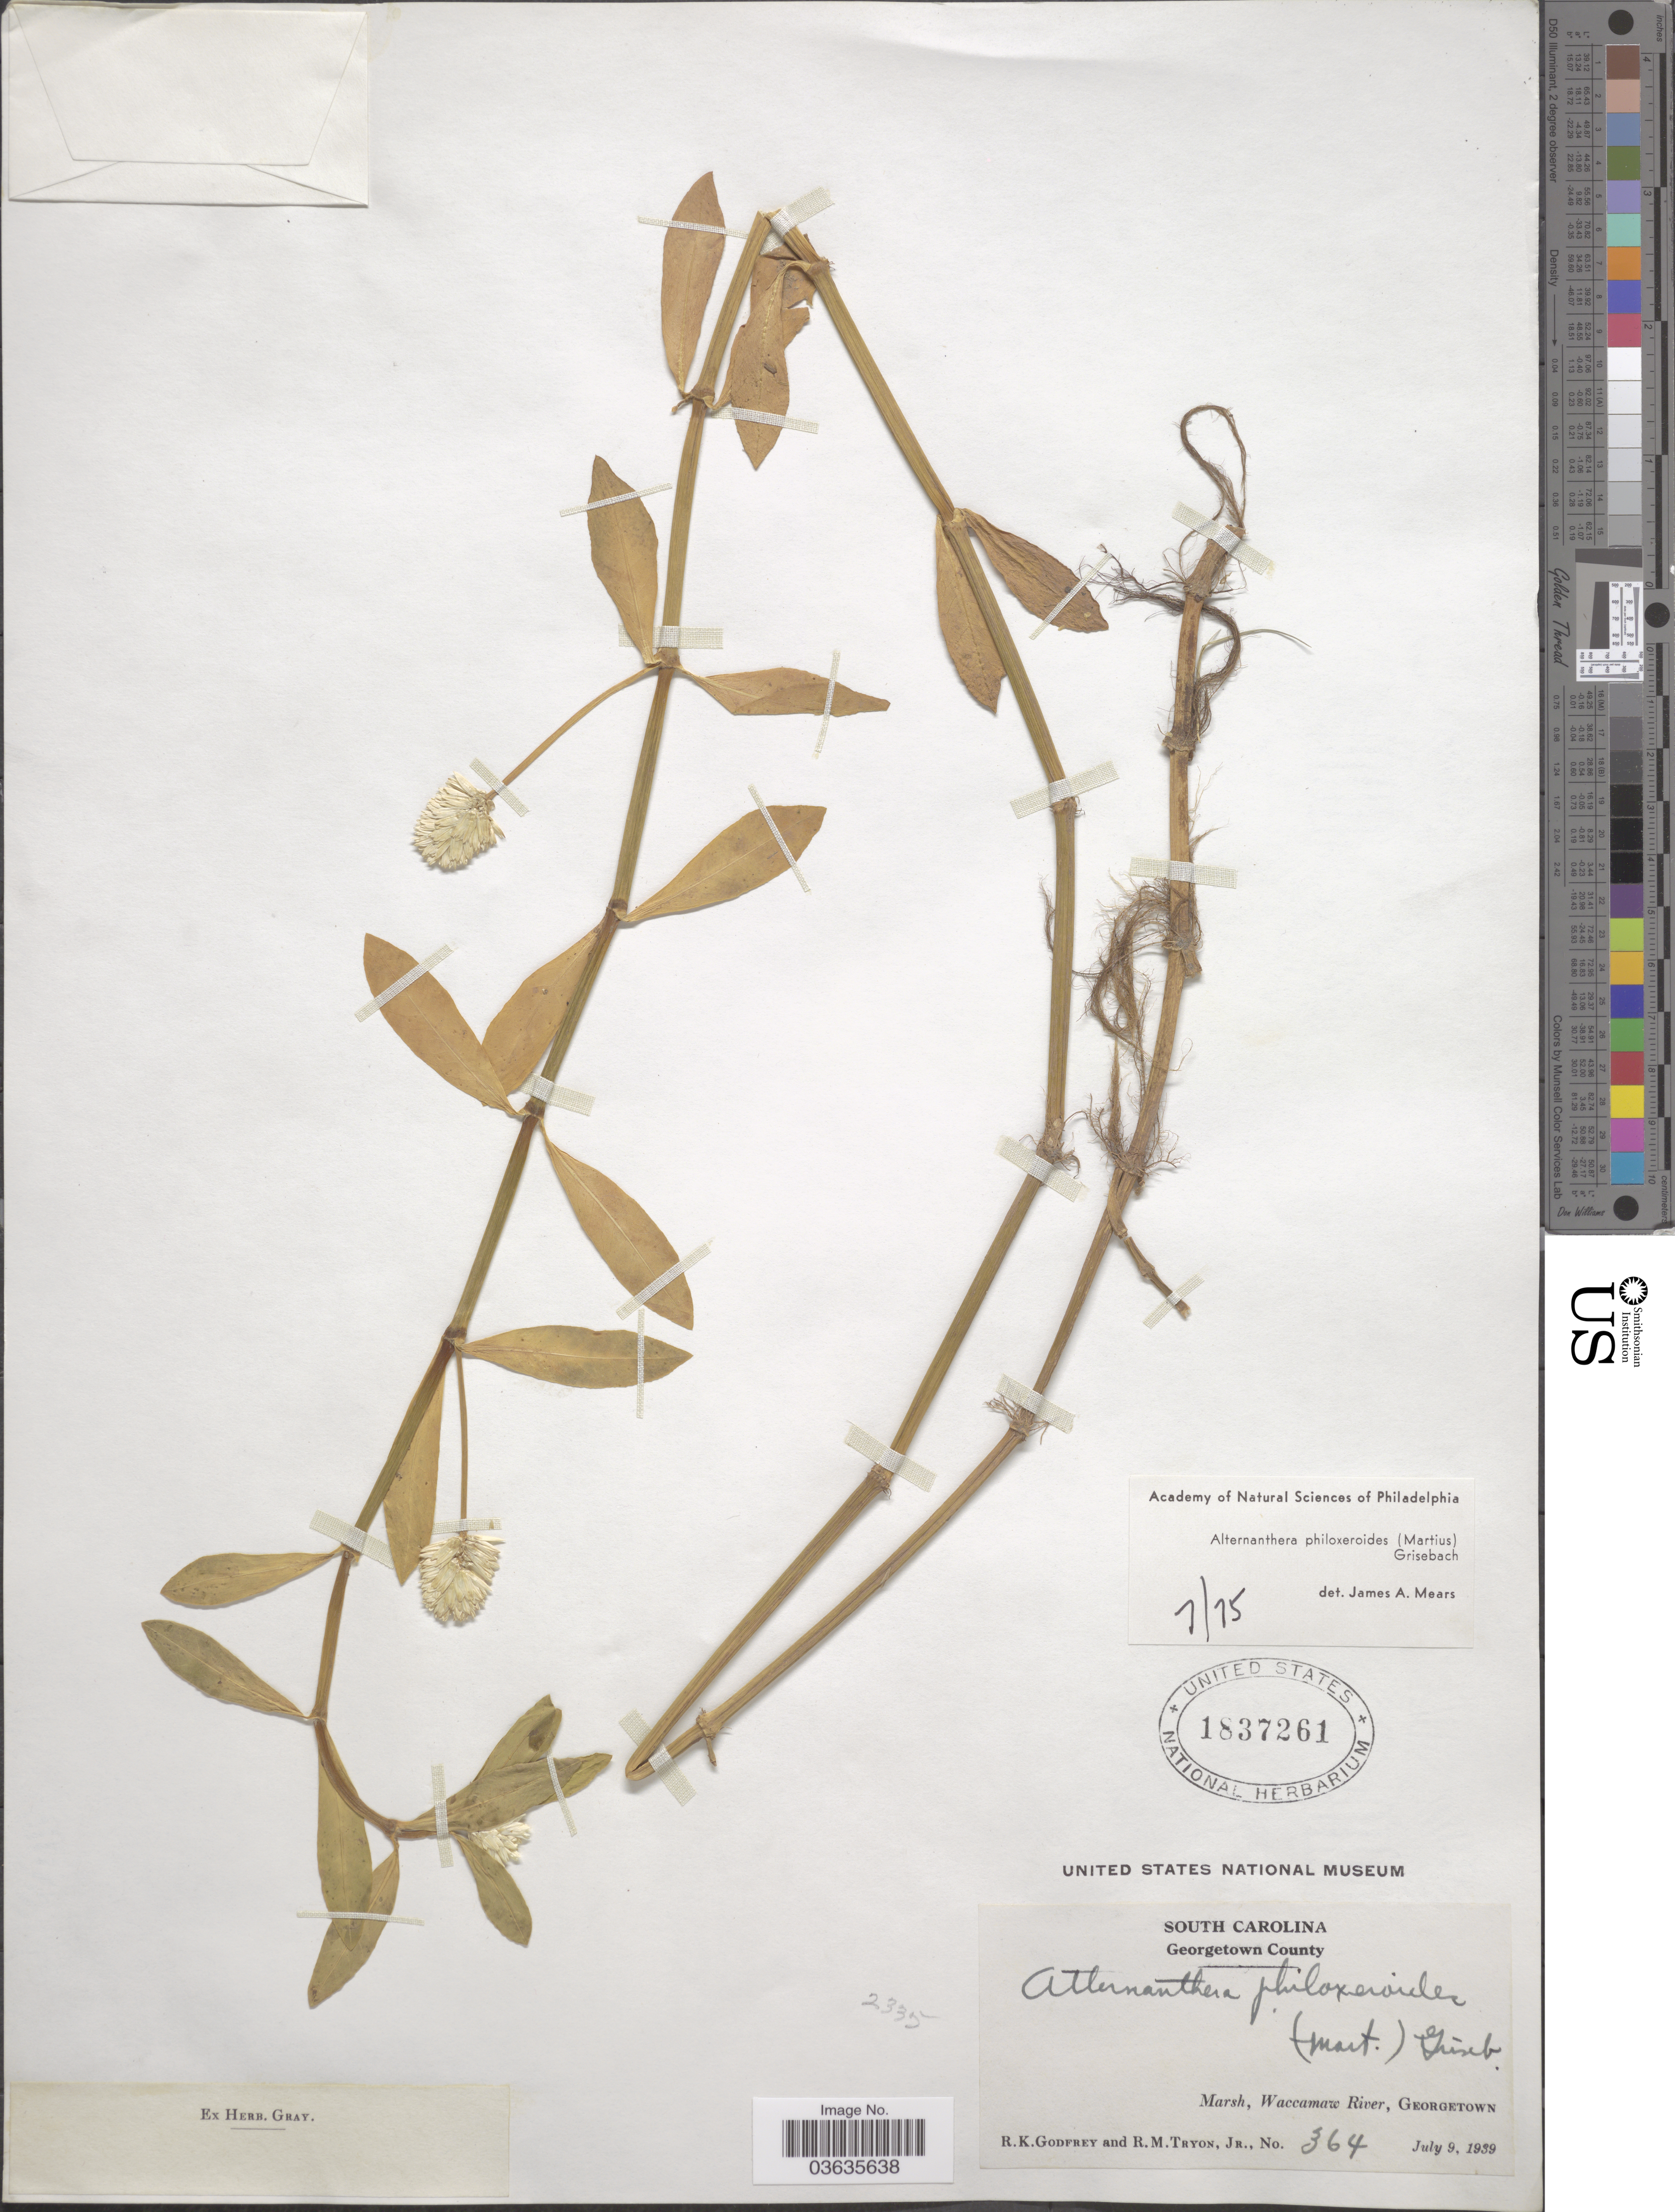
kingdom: Plantae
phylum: Tracheophyta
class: Magnoliopsida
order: Caryophyllales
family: Amaranthaceae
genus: Alternanthera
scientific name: Alternanthera philoxeroides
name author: (Mart.) Griseb.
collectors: R. K. Godfrey & R. Tryon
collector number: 364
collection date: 1939-07-09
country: United States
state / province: South Carolina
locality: Georgetown County. Waccamaw River, Georgetown.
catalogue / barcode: US 1837261